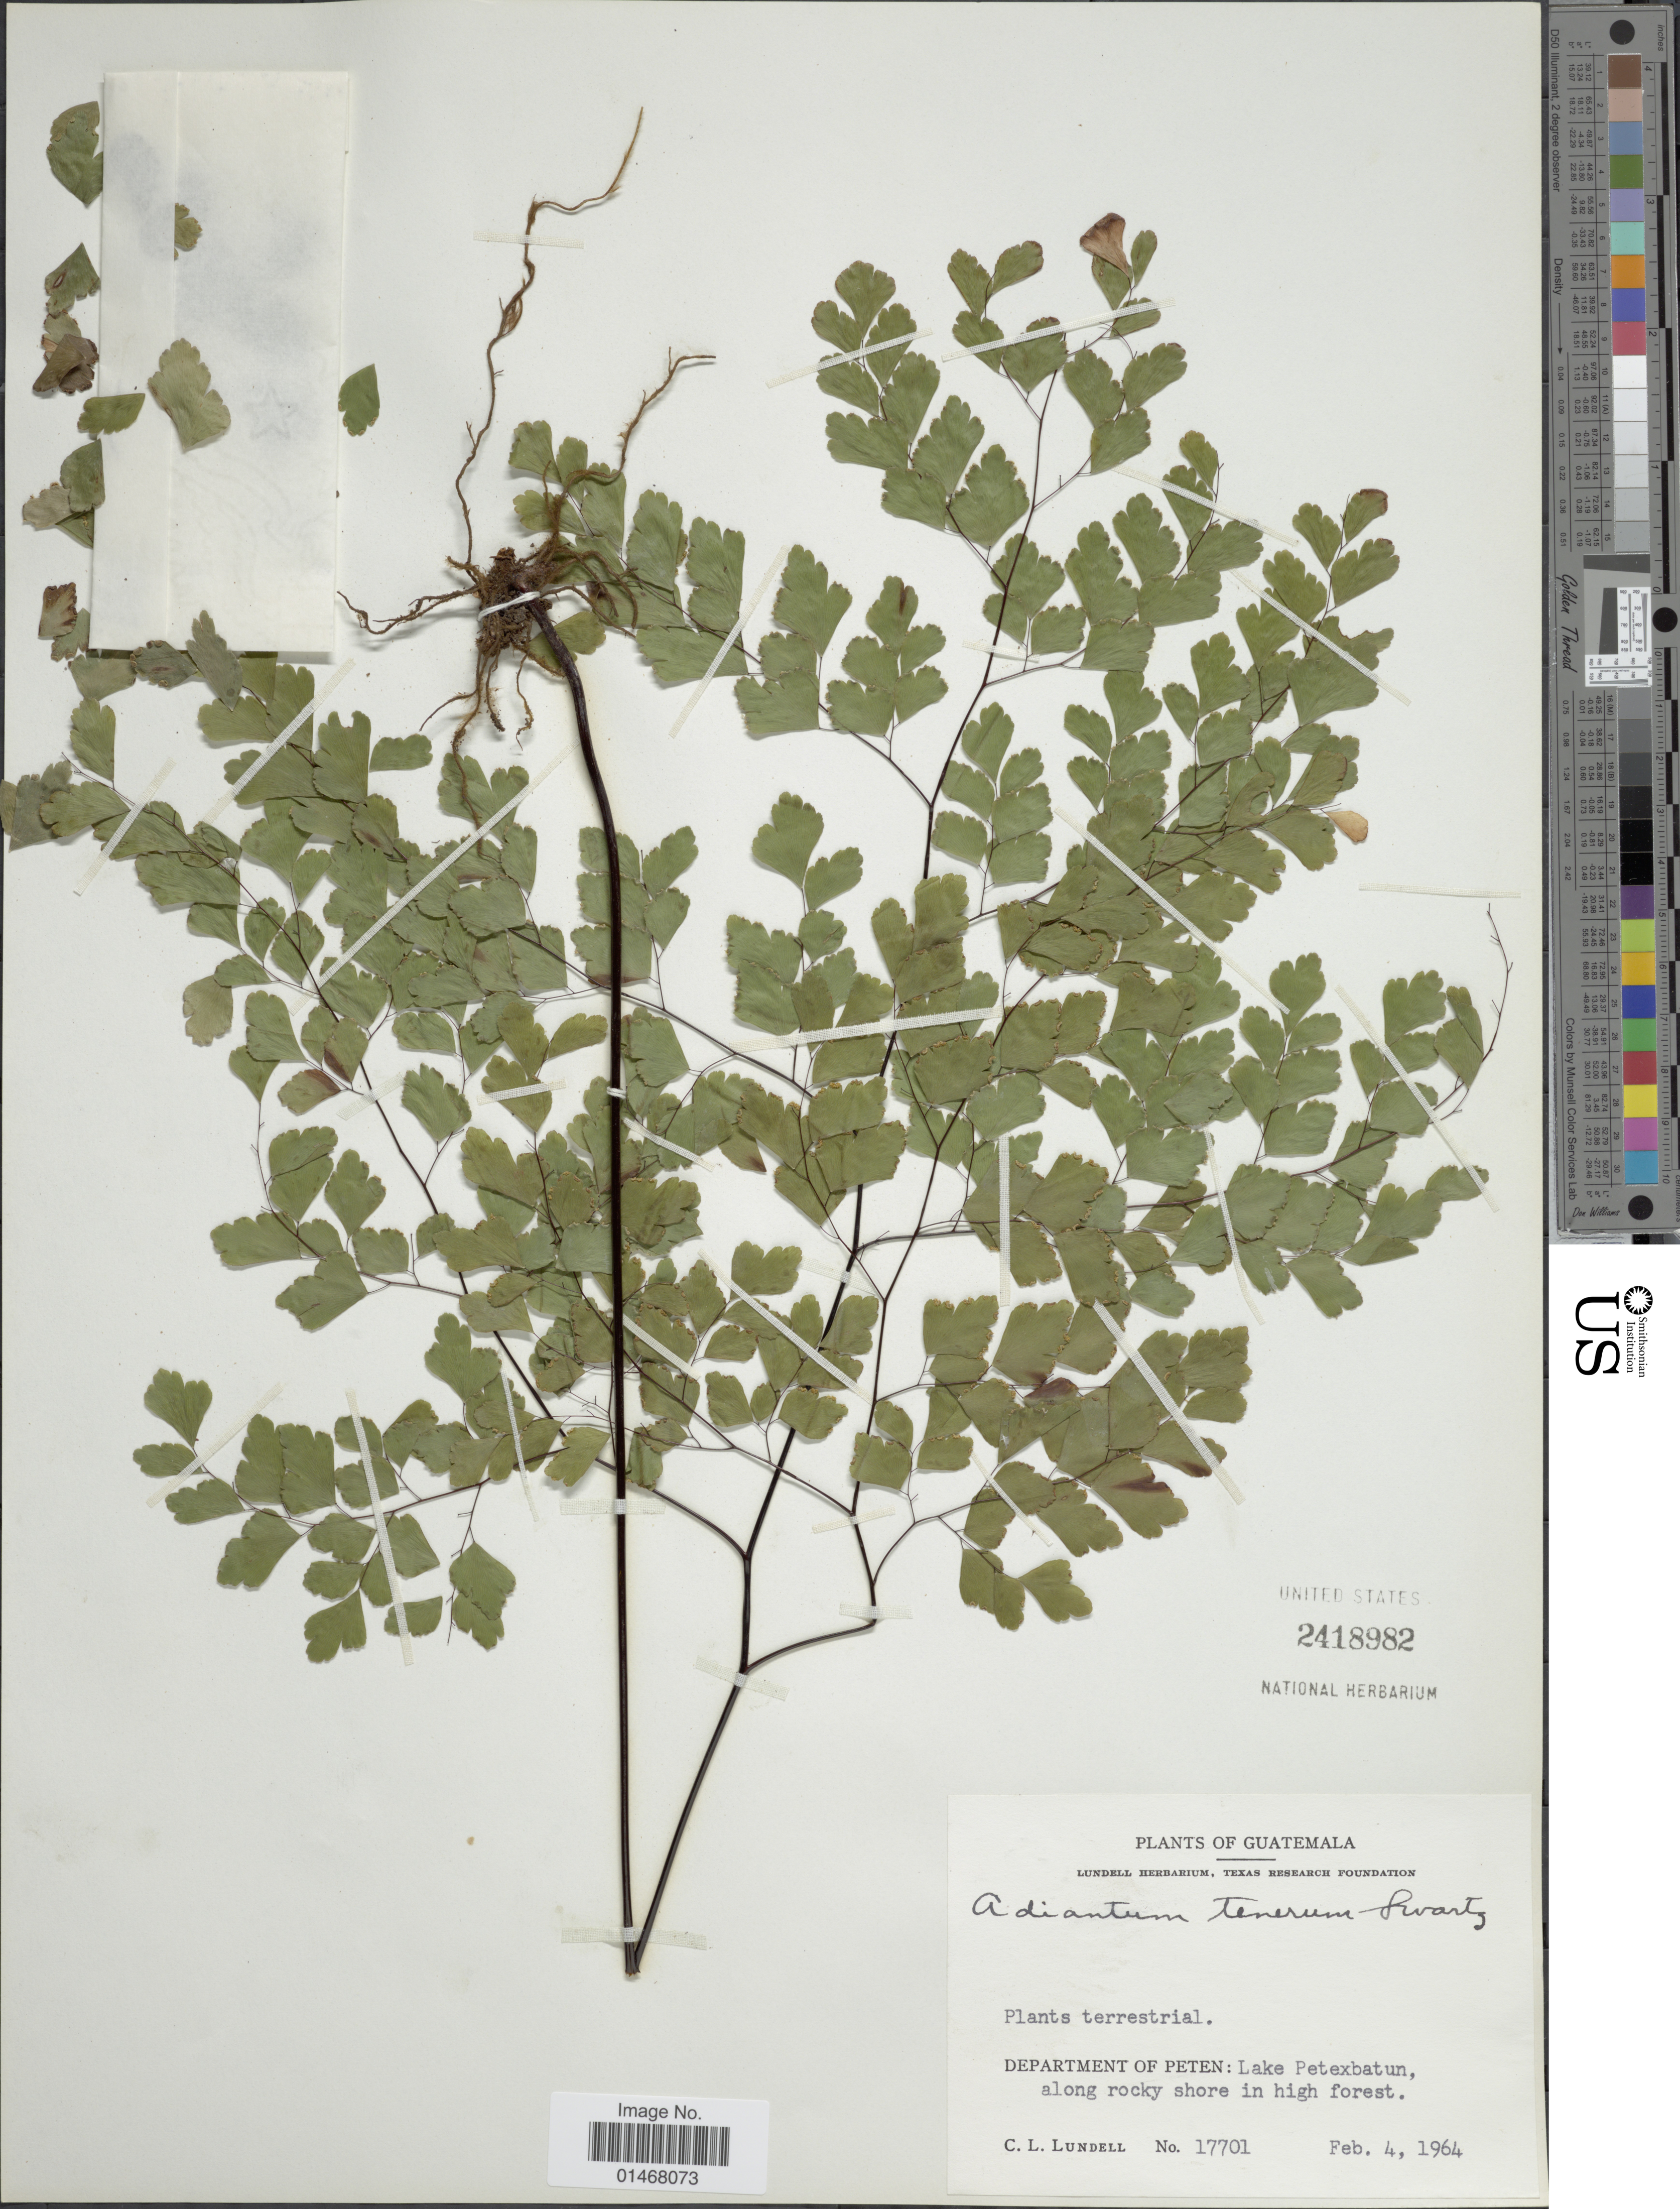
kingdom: Plantae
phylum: Tracheophyta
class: Polypodiopsida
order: Polypodiales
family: Pteridaceae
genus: Adiantum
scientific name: Adiantum tenerum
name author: Sw.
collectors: C. L. Lundell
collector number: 17701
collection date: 1964-02-04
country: Guatemala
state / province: El Petén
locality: Department of Peten: Lake Petexbatun, along rocky shore in high forest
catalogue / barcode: US 2418982